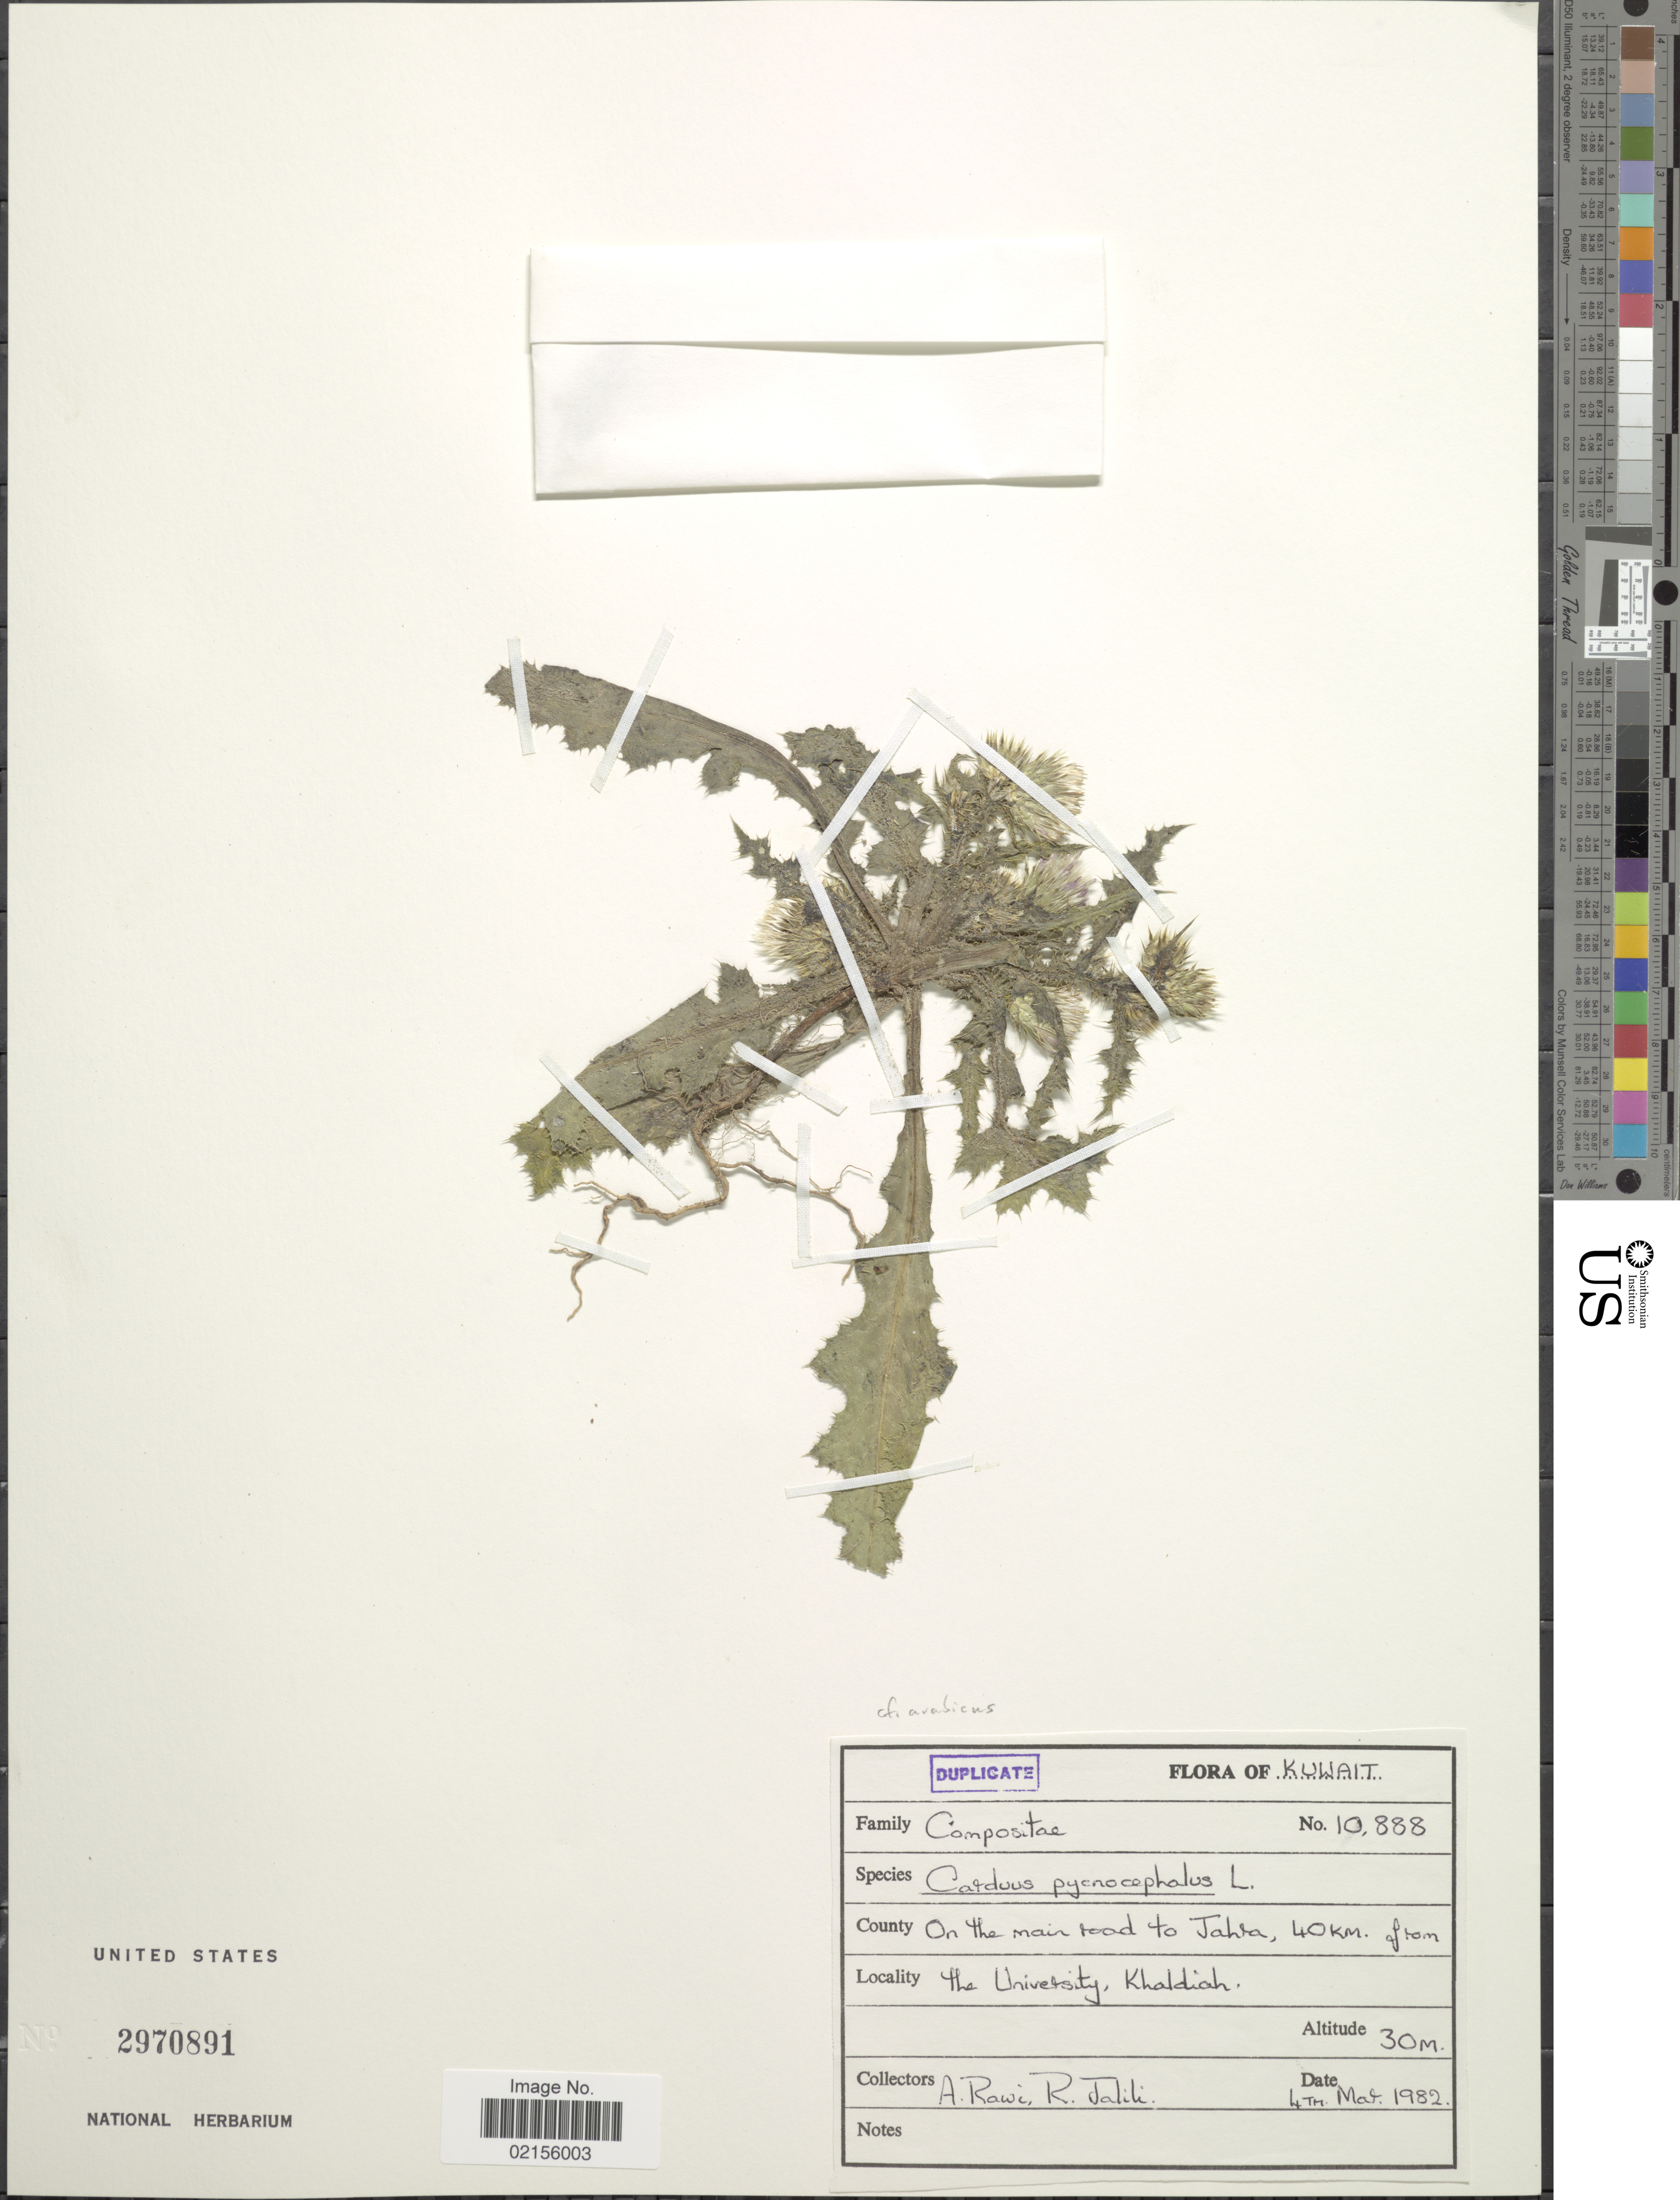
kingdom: Plantae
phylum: Tracheophyta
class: Magnoliopsida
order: Asterales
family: Asteraceae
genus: Carduus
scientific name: Carduus pycnocephalus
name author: L.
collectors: A. Rawi & R. Jalili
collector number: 10888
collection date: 1982-03-04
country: Kuwait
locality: On the main road to Jahra, 40 km from the Universuty, Khaldiah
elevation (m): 30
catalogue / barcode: US 2970891